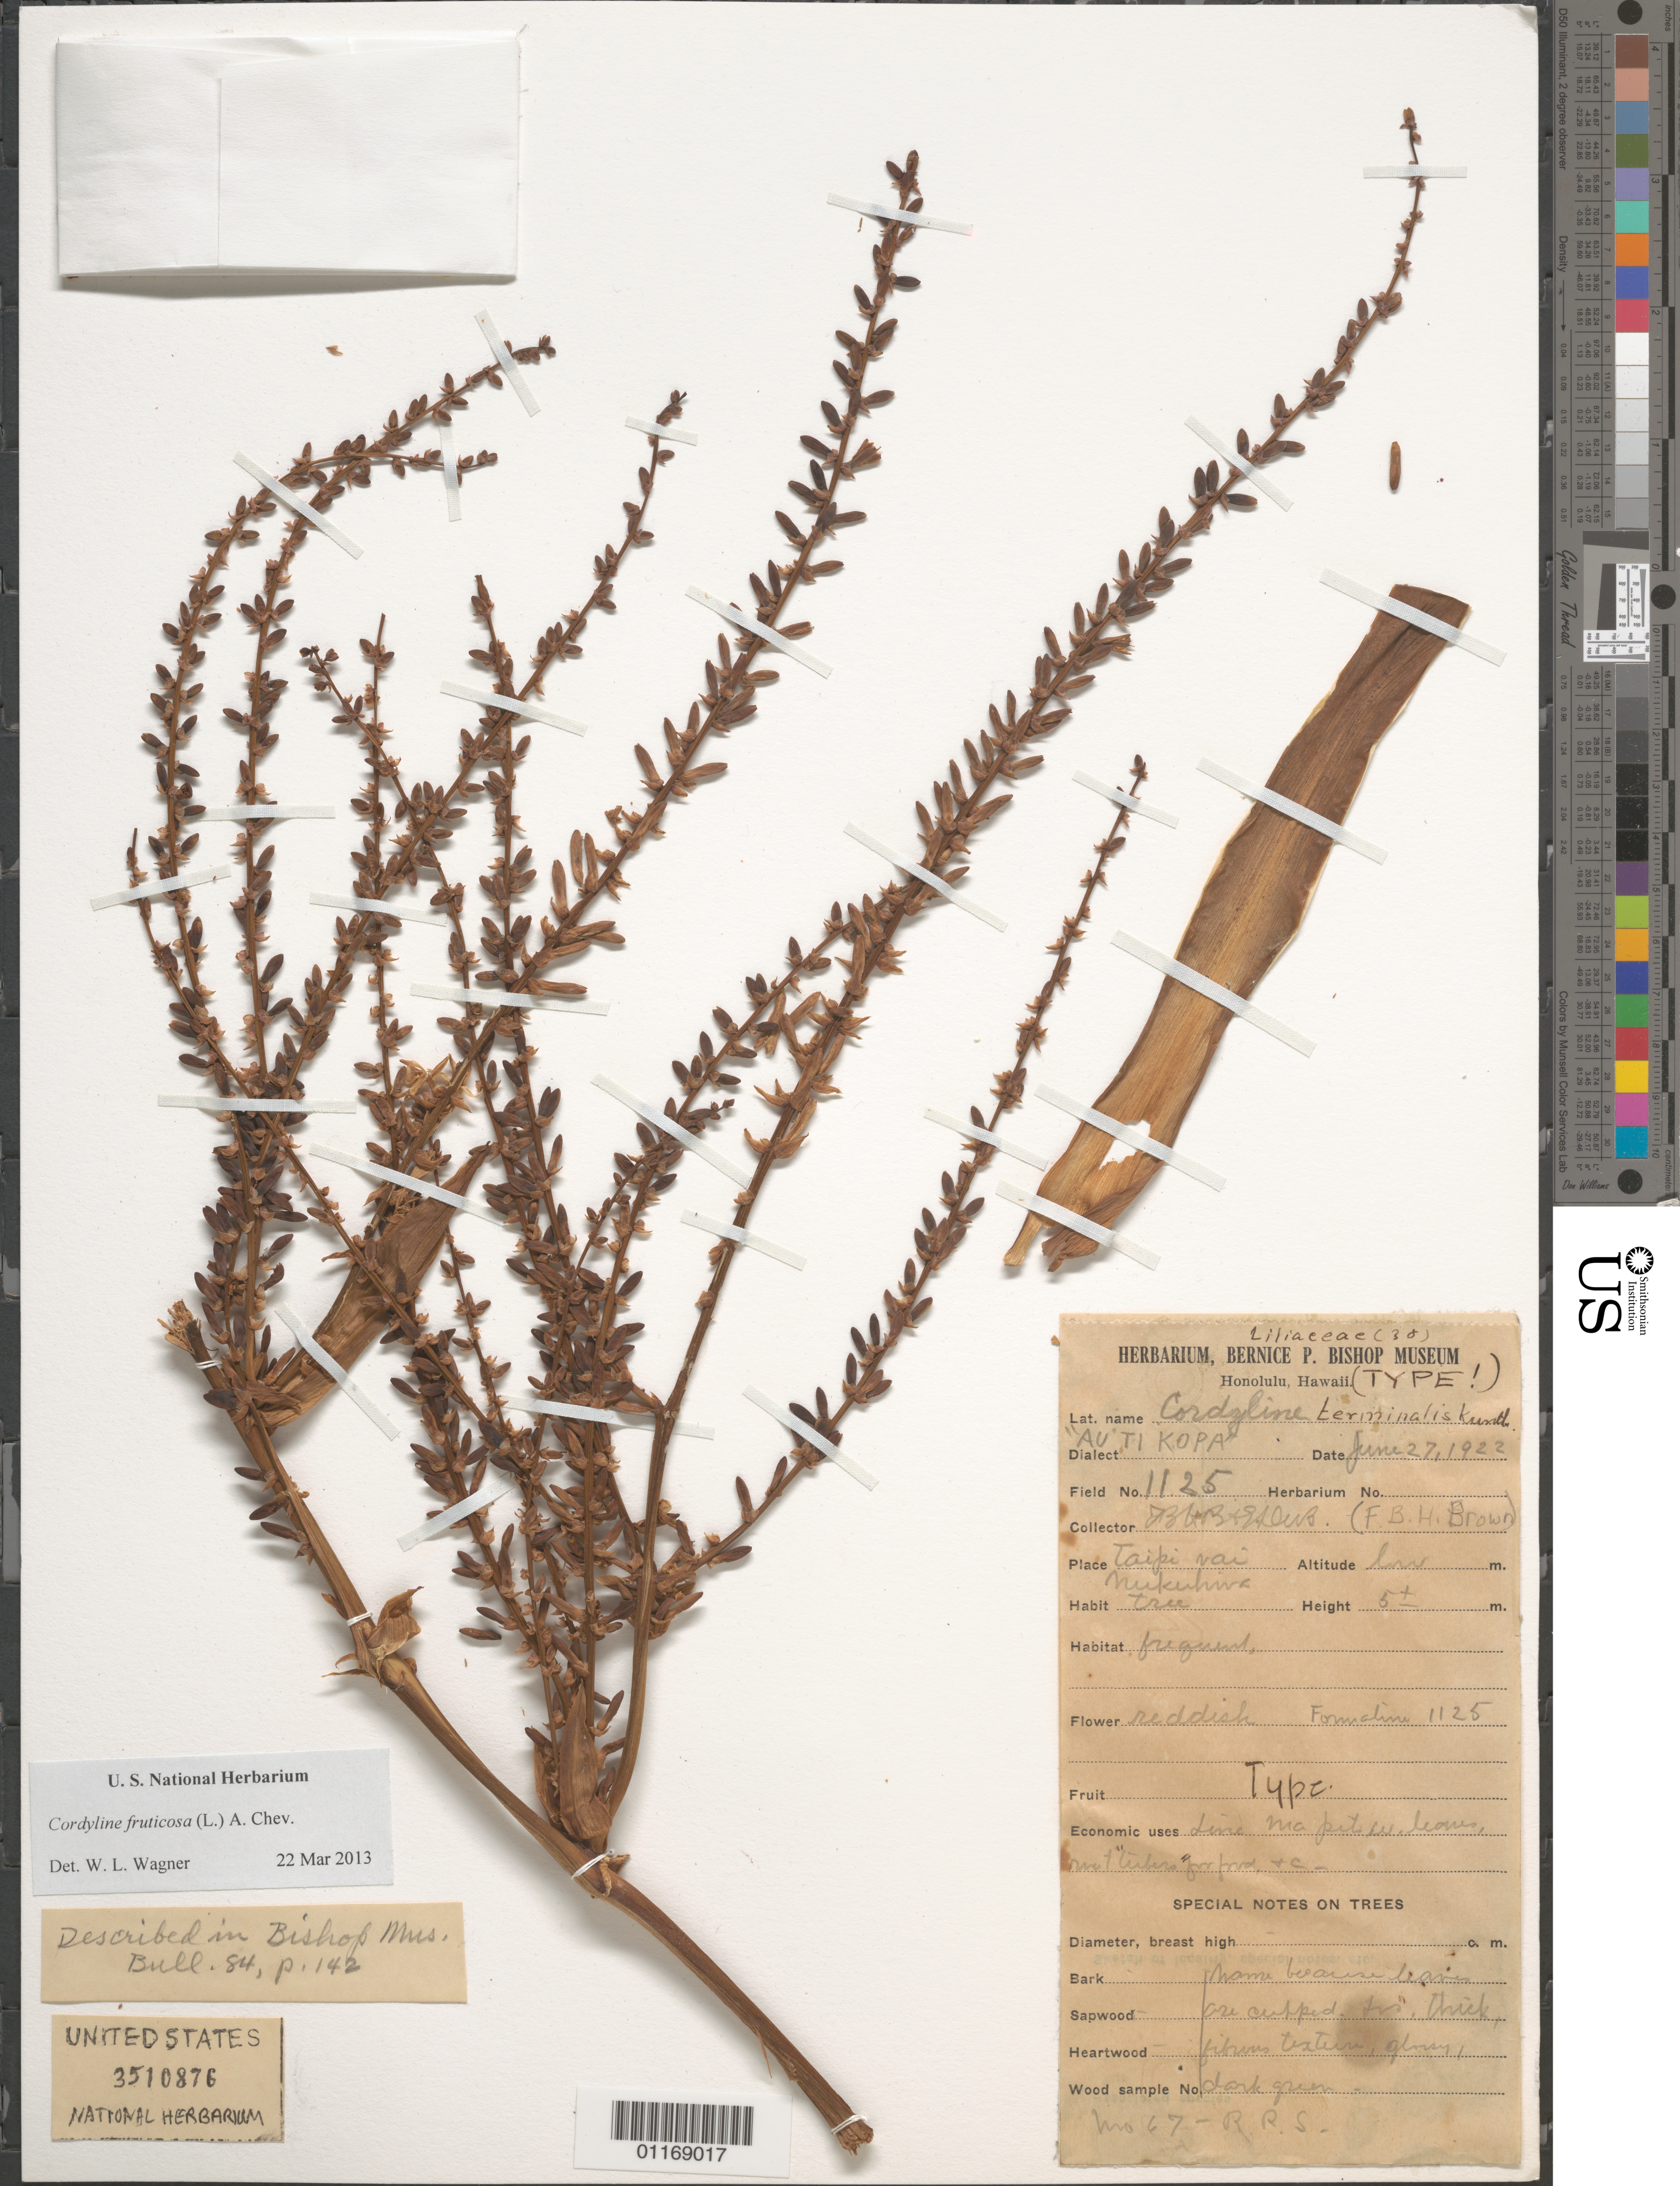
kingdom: Plantae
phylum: Tracheophyta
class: Liliopsida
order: Asparagales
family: Asparagaceae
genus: Cordyline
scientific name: Cordyline fruticosa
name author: (L.) A. Chev.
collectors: F. Brown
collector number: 1125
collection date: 1922-06-27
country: French Polynesia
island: Nuku Hiva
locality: Taipivai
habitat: Low elevation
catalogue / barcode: US 3510876